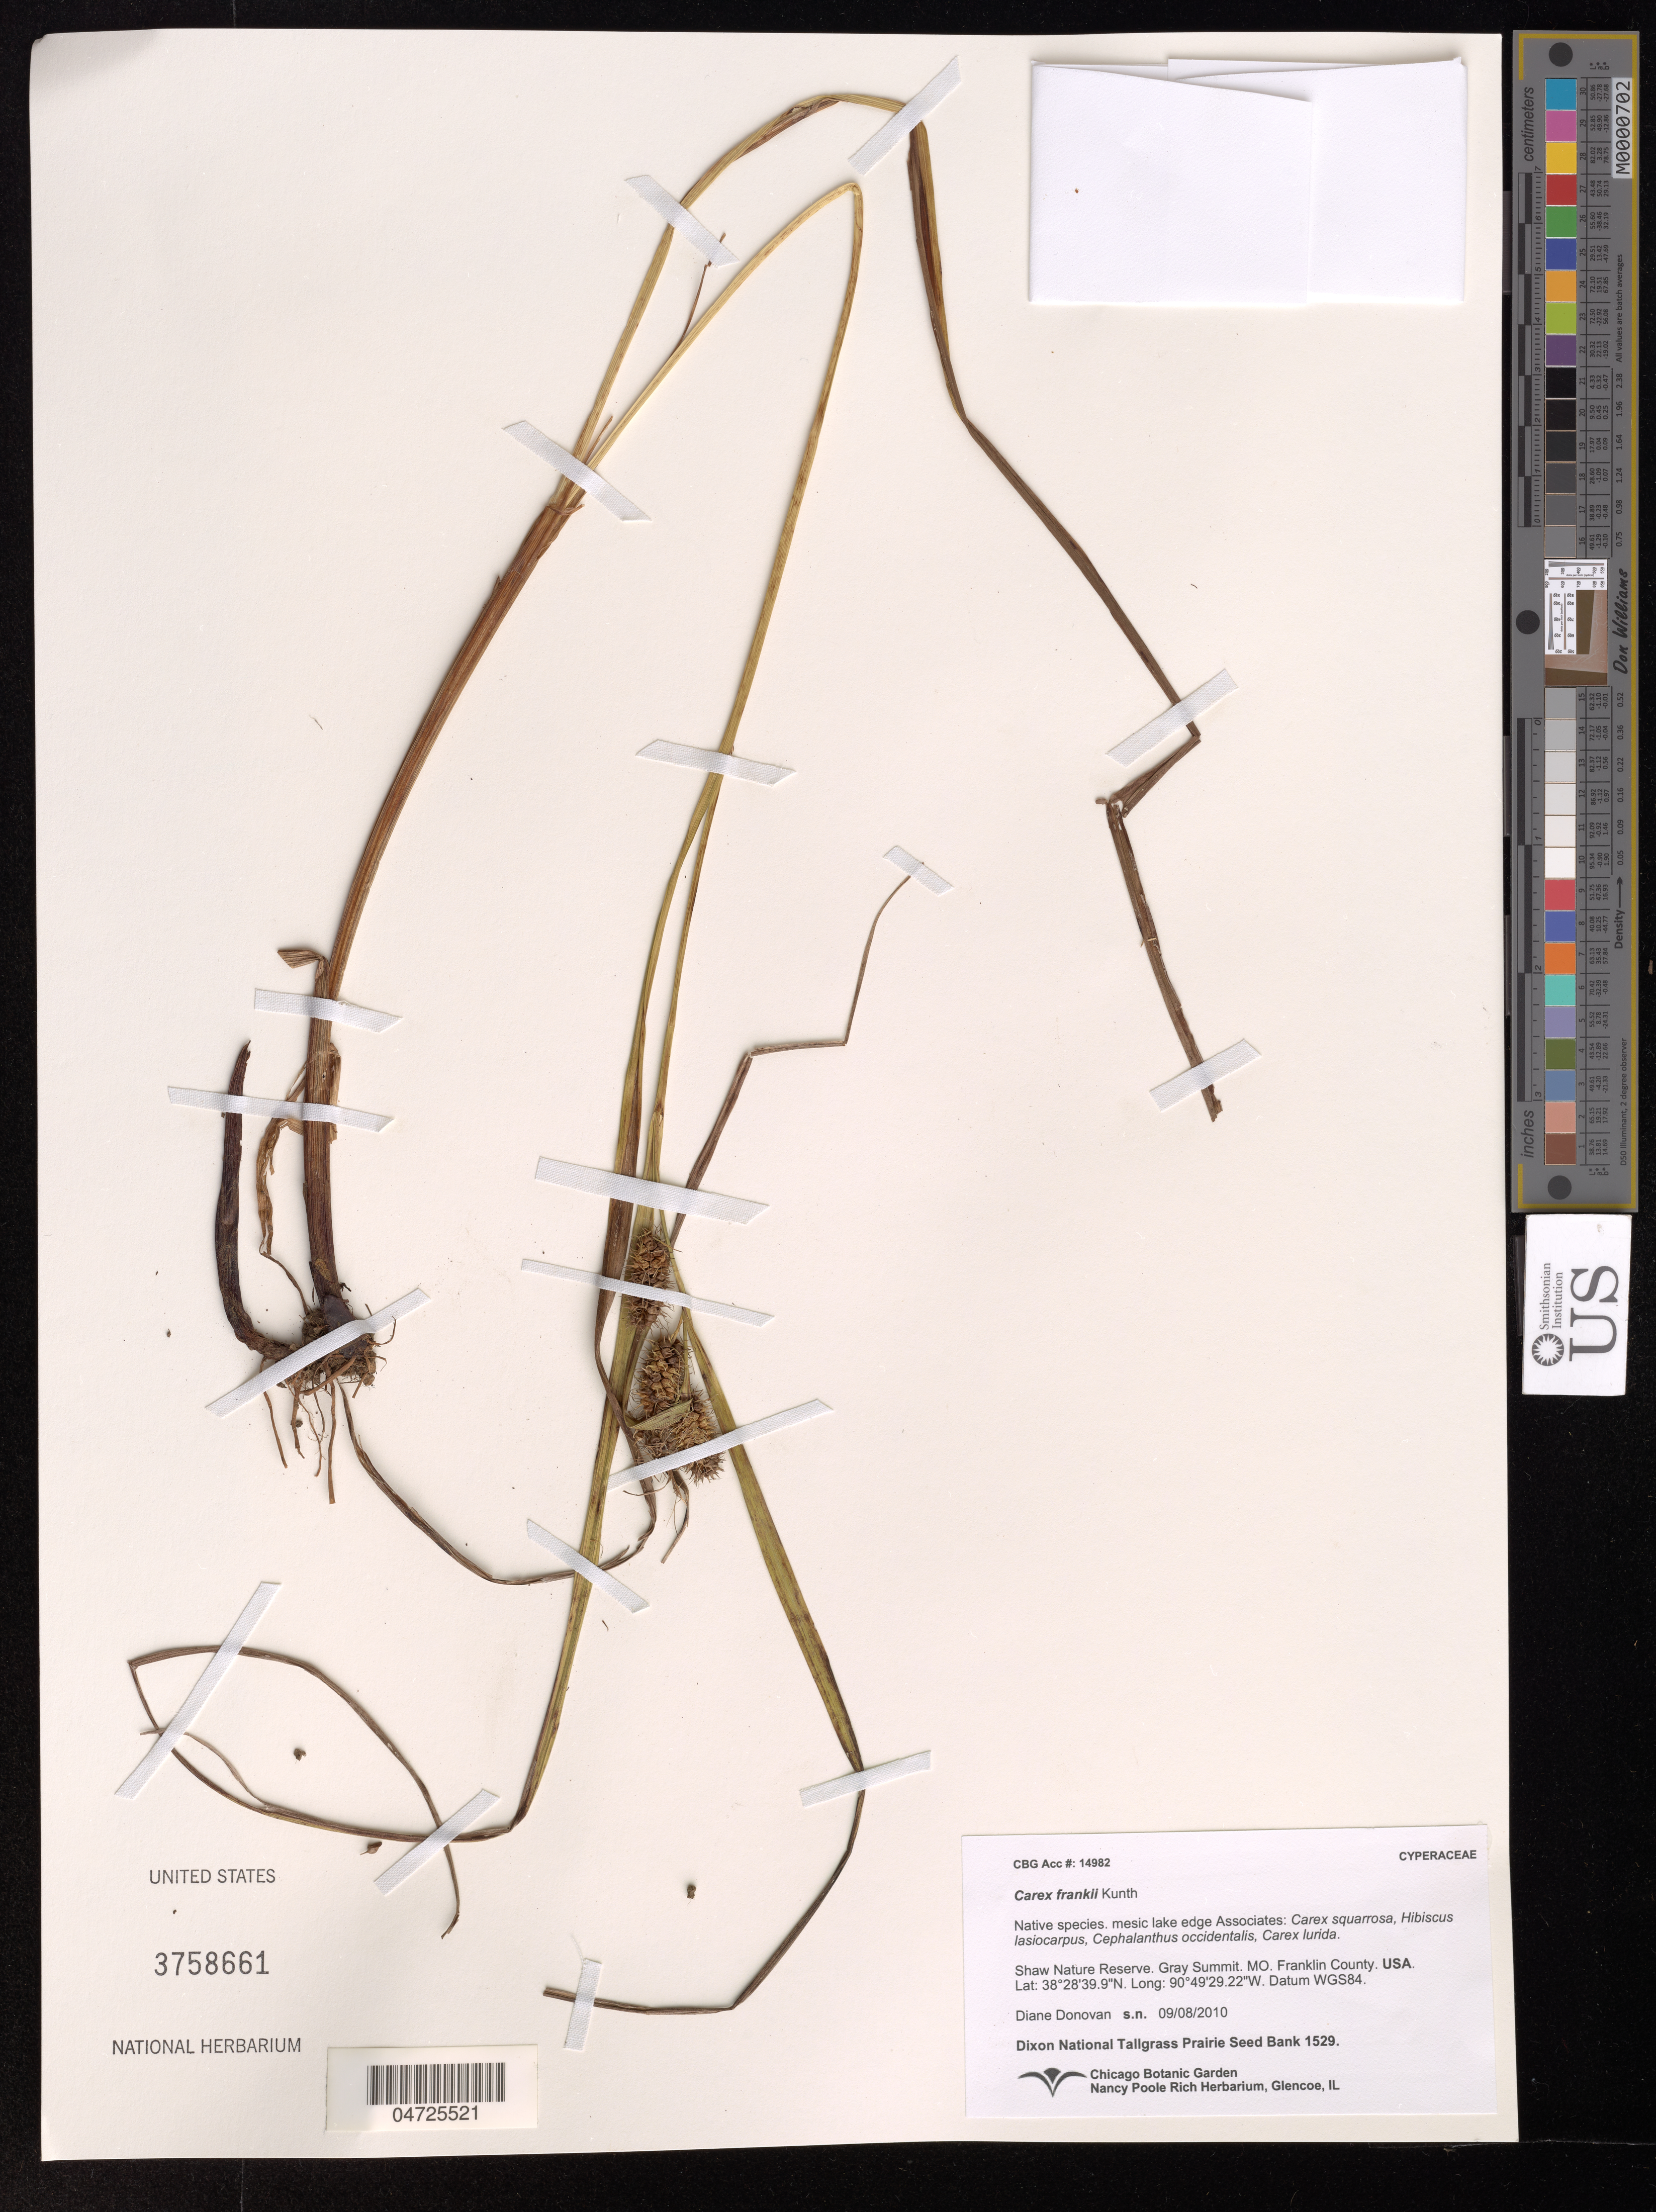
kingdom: Plantae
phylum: Tracheophyta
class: Liliopsida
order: Poales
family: Cyperaceae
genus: Carex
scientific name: Carex frankii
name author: Kunth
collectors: D. Donovan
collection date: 2010-09-08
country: United States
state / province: Missouri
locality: Shaw Nature Reserve. Gray Summit. Franklin County. Datum WGS84.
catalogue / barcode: US 3758661